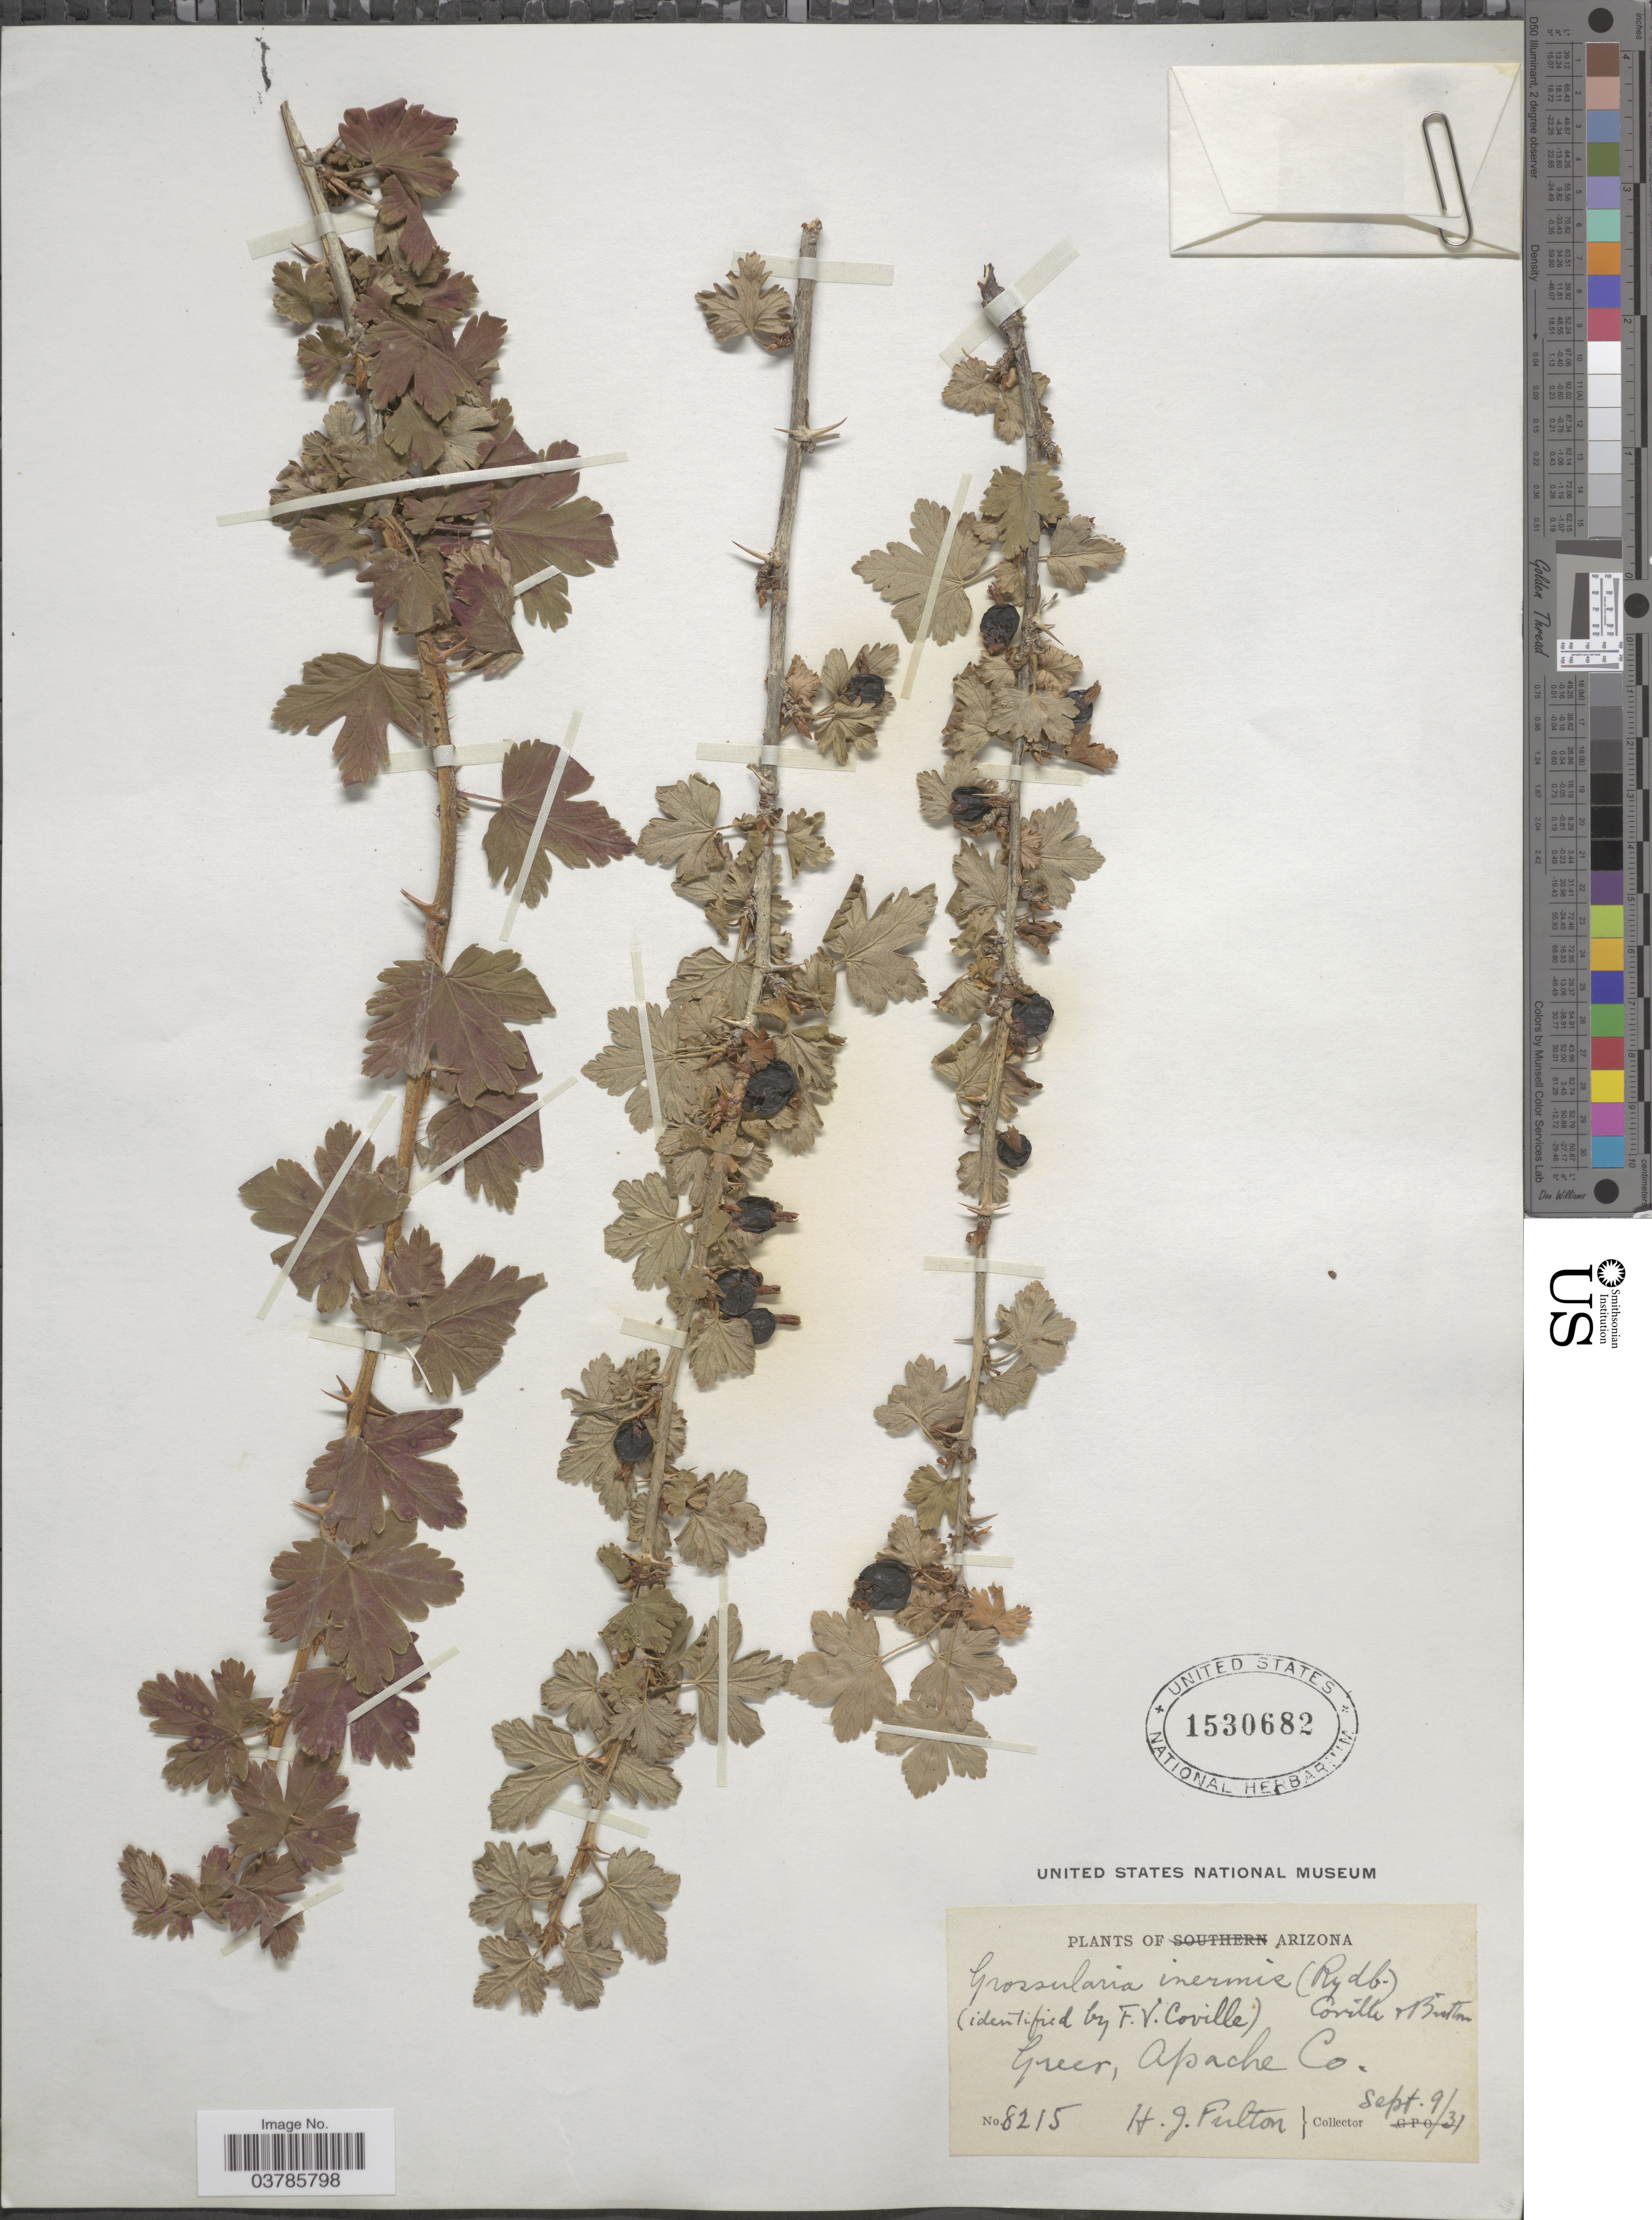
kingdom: Plantae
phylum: Tracheophyta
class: Magnoliopsida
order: Saxifragales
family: Grossulariaceae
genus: Ribes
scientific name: Ribes inerme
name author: Rydb.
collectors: H. Fulton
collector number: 8215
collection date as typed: Transcribed d/m/y: 9/9/31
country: United States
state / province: Arizona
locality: Greer, Apache Co.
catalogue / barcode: US 1530682